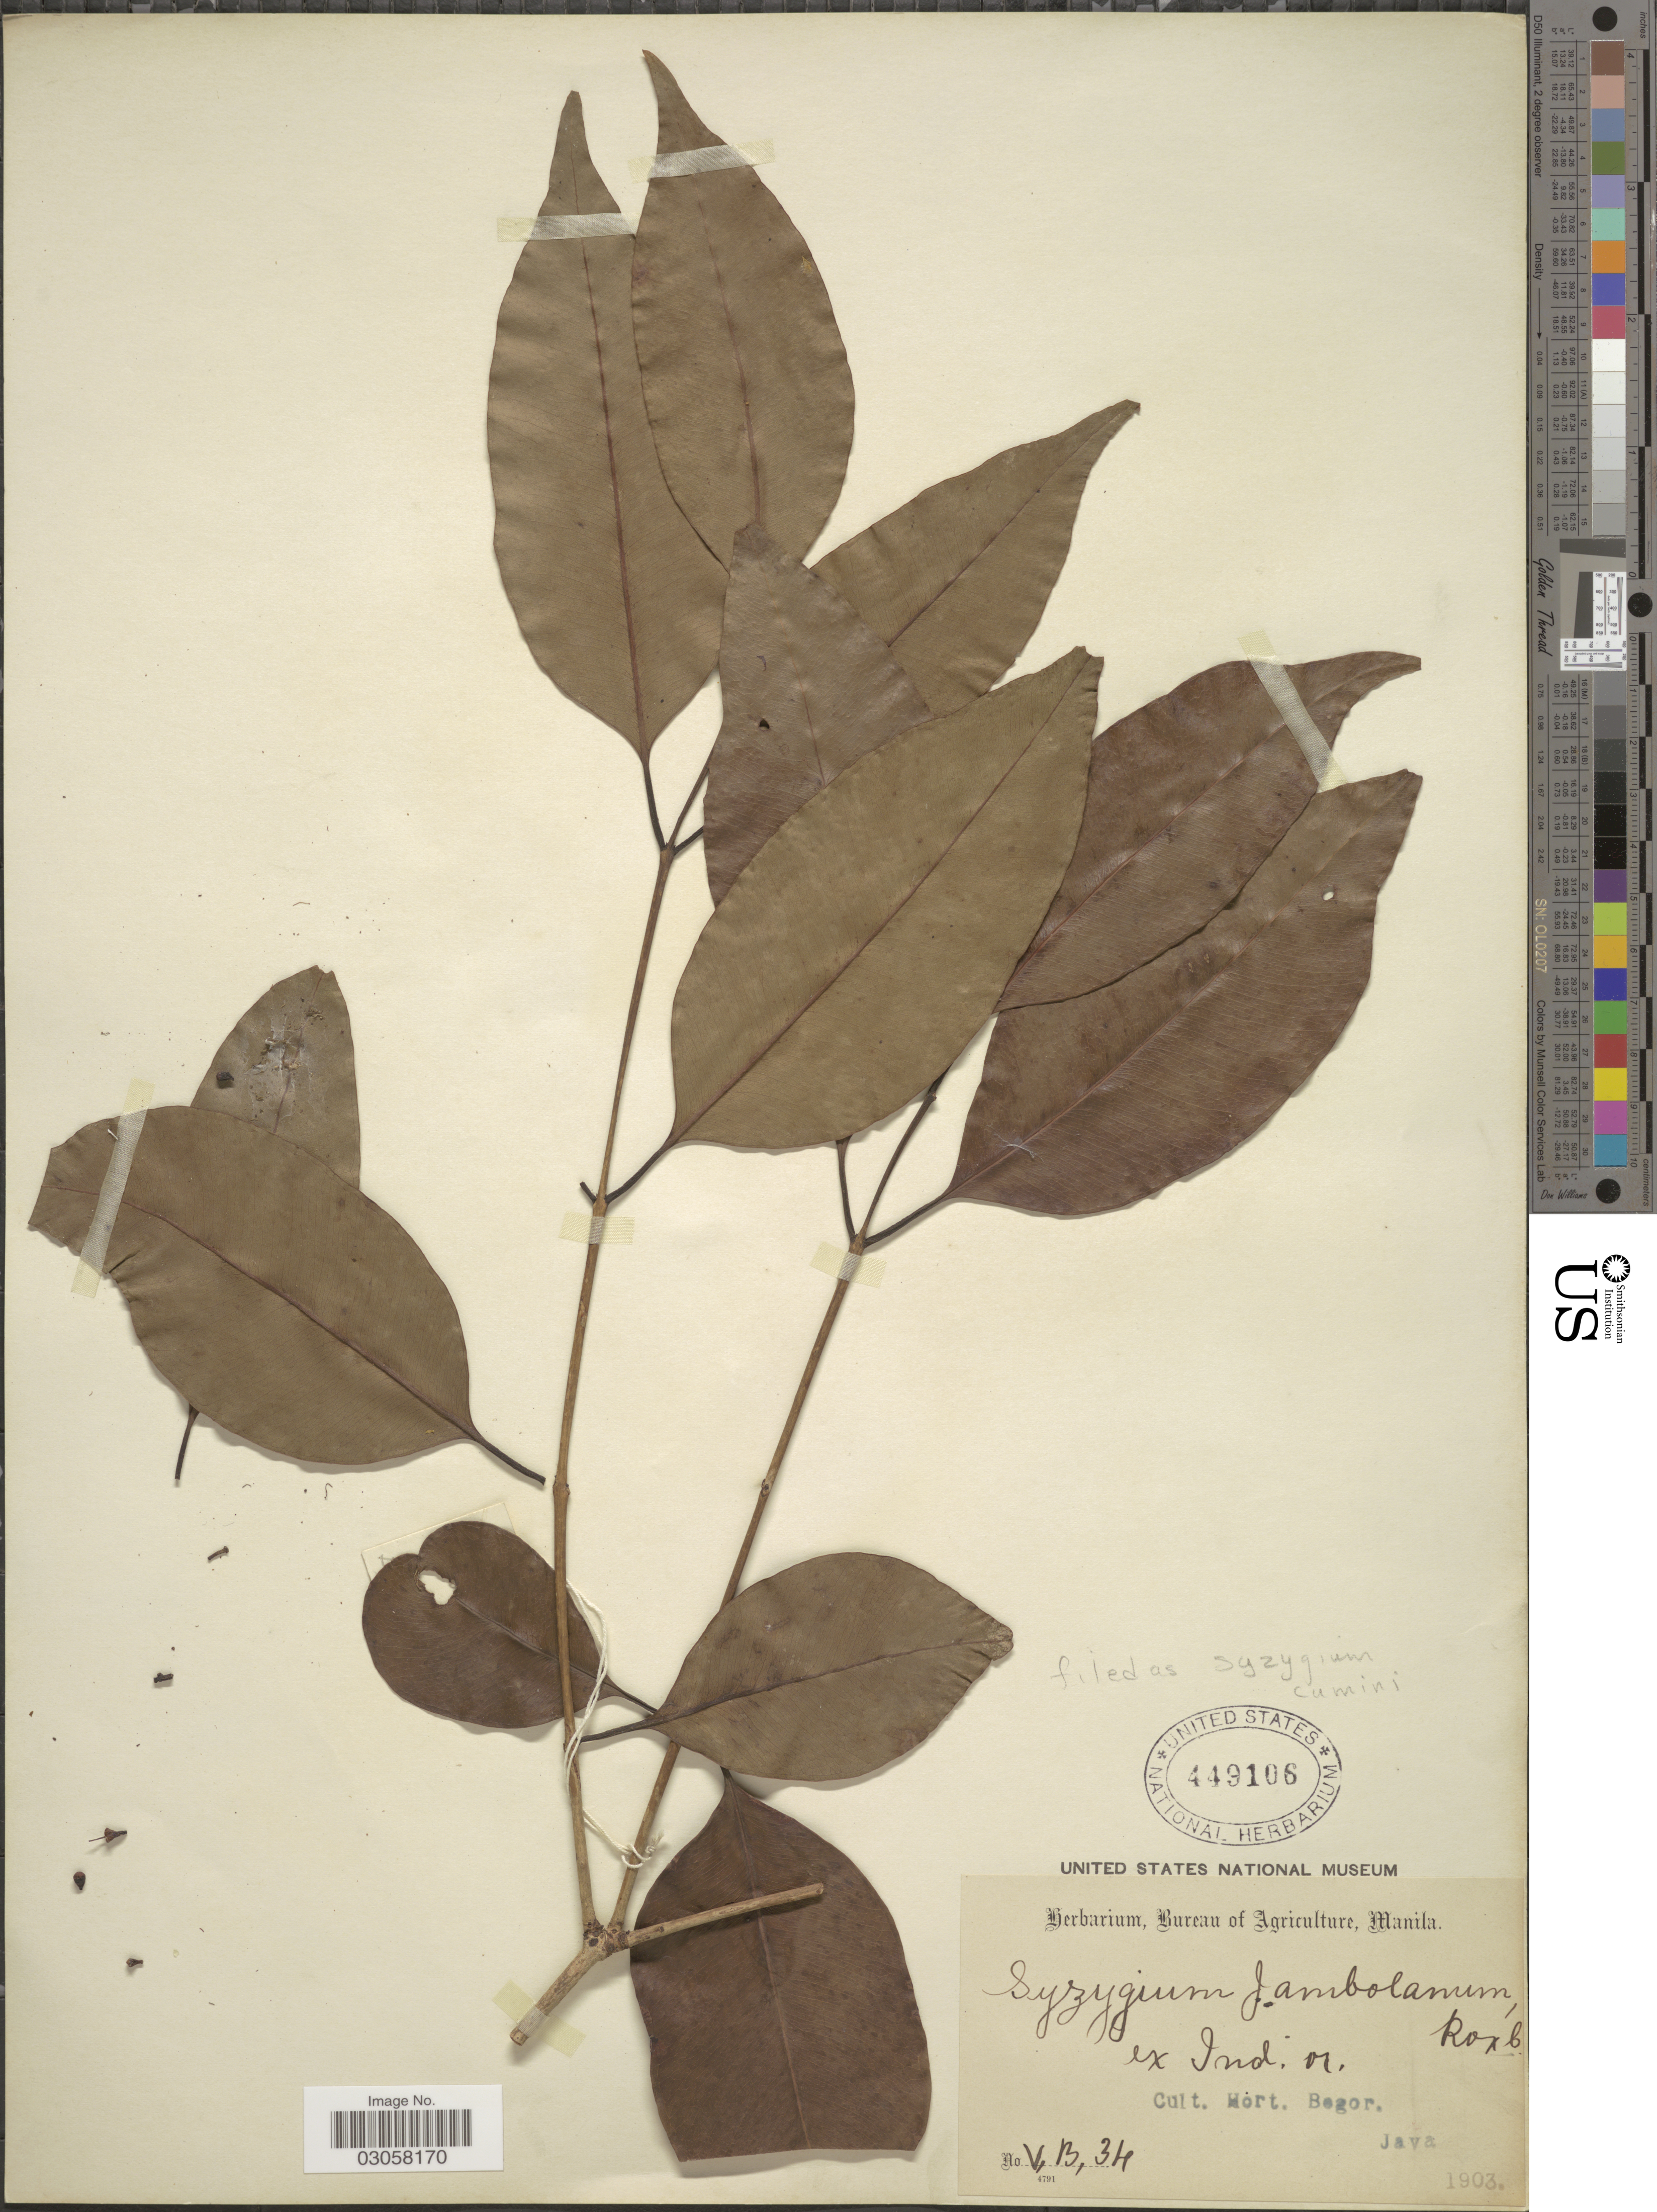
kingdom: Plantae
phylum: Tracheophyta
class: Magnoliopsida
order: Myrtales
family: Myrtaceae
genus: Syzygium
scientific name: Syzygium cumini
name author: (L.) Skeels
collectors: Ex herb. Bureau of Agriculture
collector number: V,B,34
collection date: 1903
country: Indonesia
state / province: Java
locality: Hort. Bogor. Java.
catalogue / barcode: US 449106